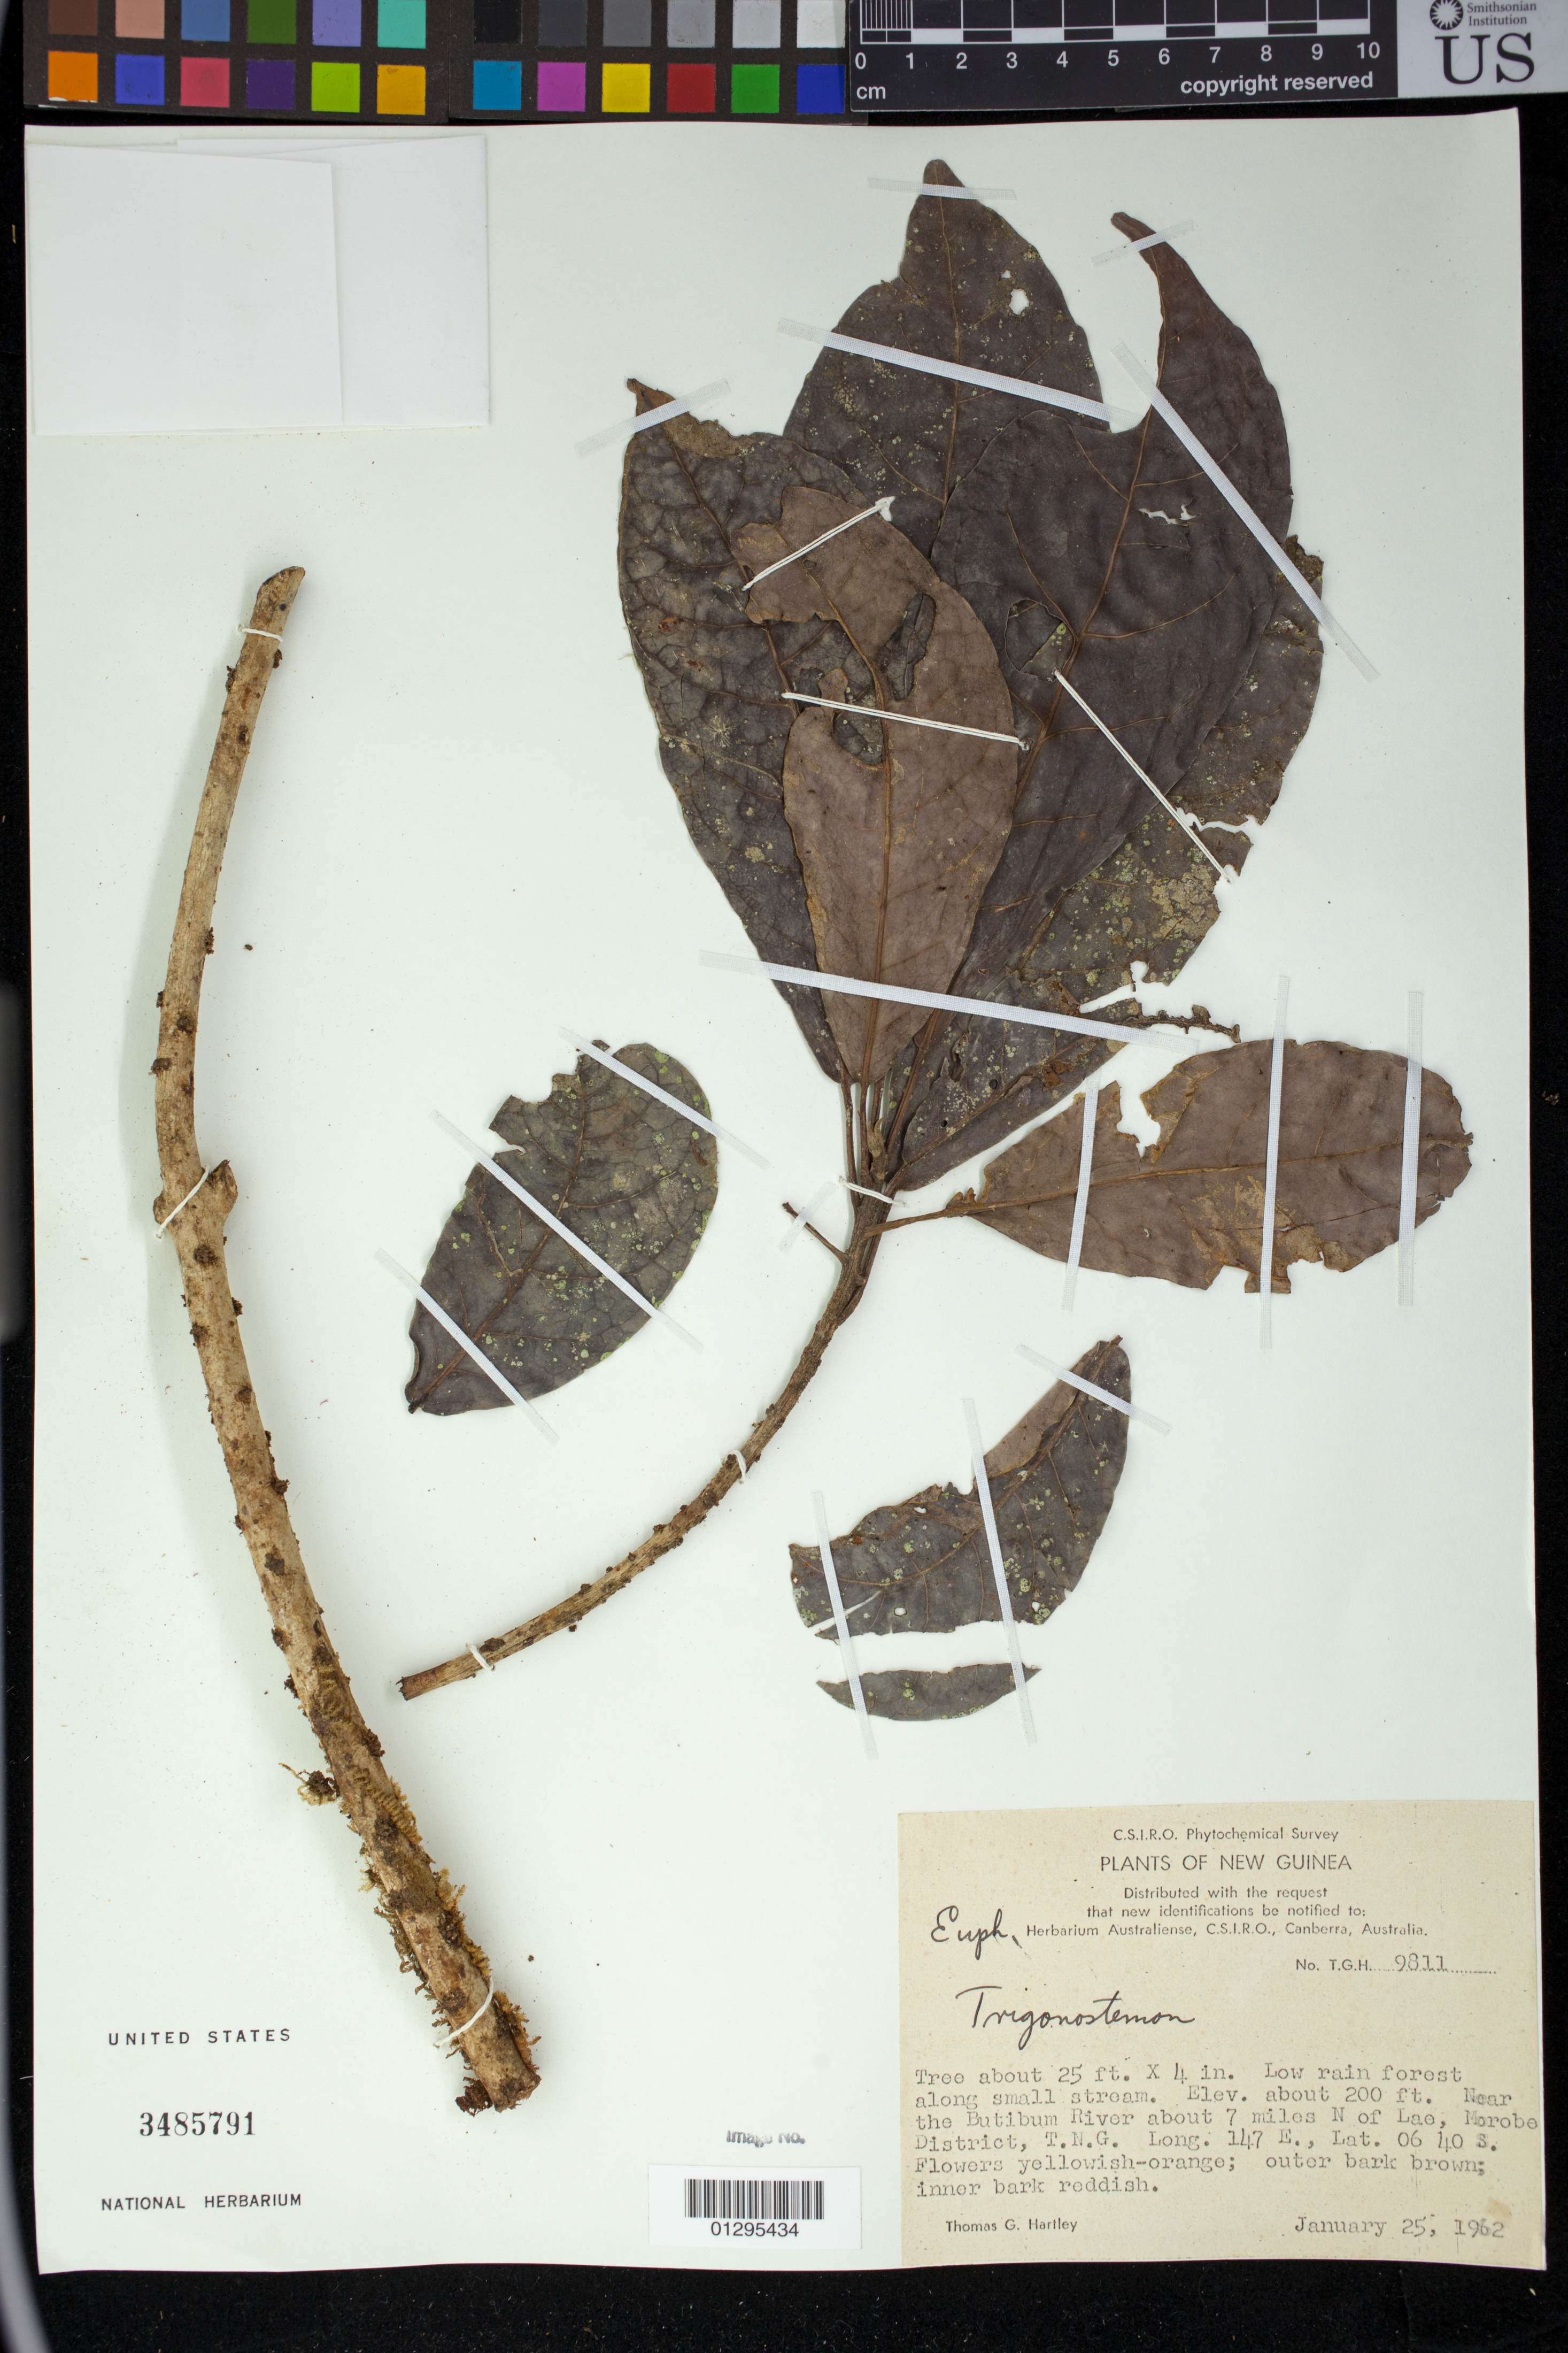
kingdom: Plantae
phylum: Tracheophyta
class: Magnoliopsida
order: Malpighiales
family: Euphorbiaceae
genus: Trigonostemon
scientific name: Trigonostemon sp.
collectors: T. G. Hartley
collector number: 9811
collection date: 1962-01-25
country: Papua New Guinea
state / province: Morobe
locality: Along small stream. Near the Batibum River about 7 miles N of Lae, T.N.G.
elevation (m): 61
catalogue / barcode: US 3485791